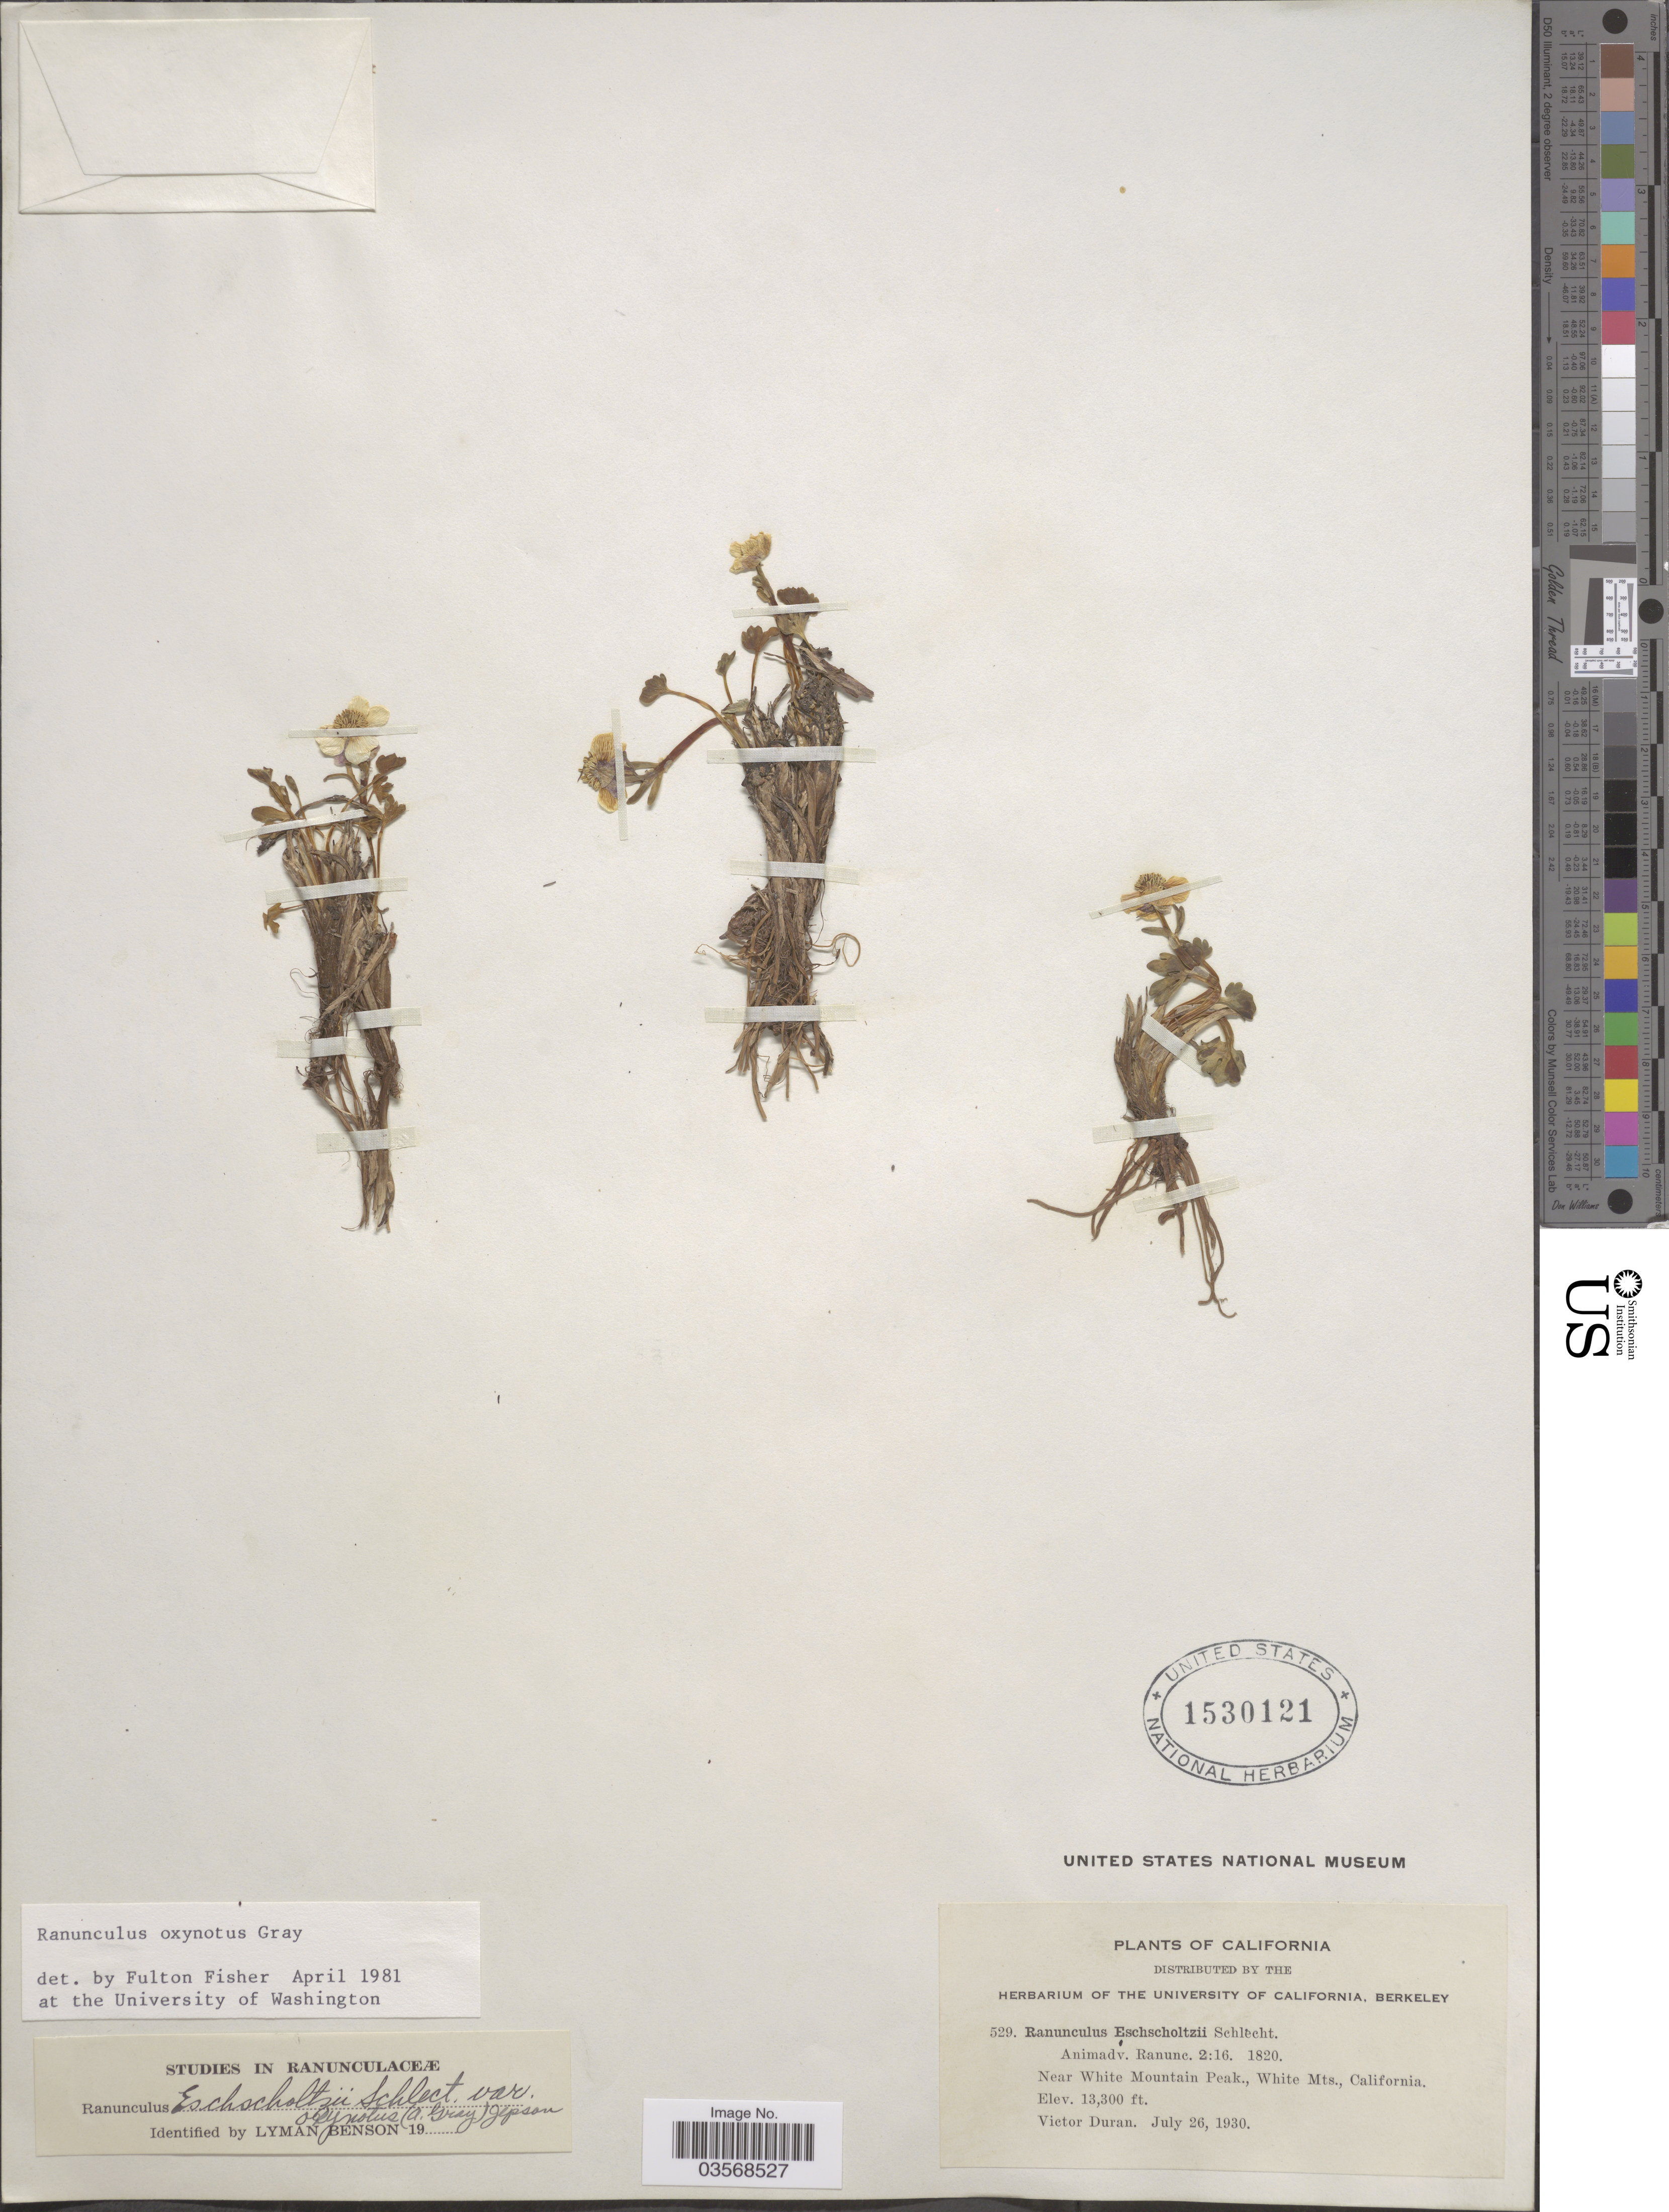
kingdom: Plantae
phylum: Tracheophyta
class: Magnoliopsida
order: Ranunculales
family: Ranunculaceae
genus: Ranunculus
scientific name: Ranunculus oxynotus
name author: A. Gray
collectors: V. Duran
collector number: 529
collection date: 1930-07-26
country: United States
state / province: California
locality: Near White Mountain Peak., White Mts.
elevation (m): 4054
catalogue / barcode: US 1530121